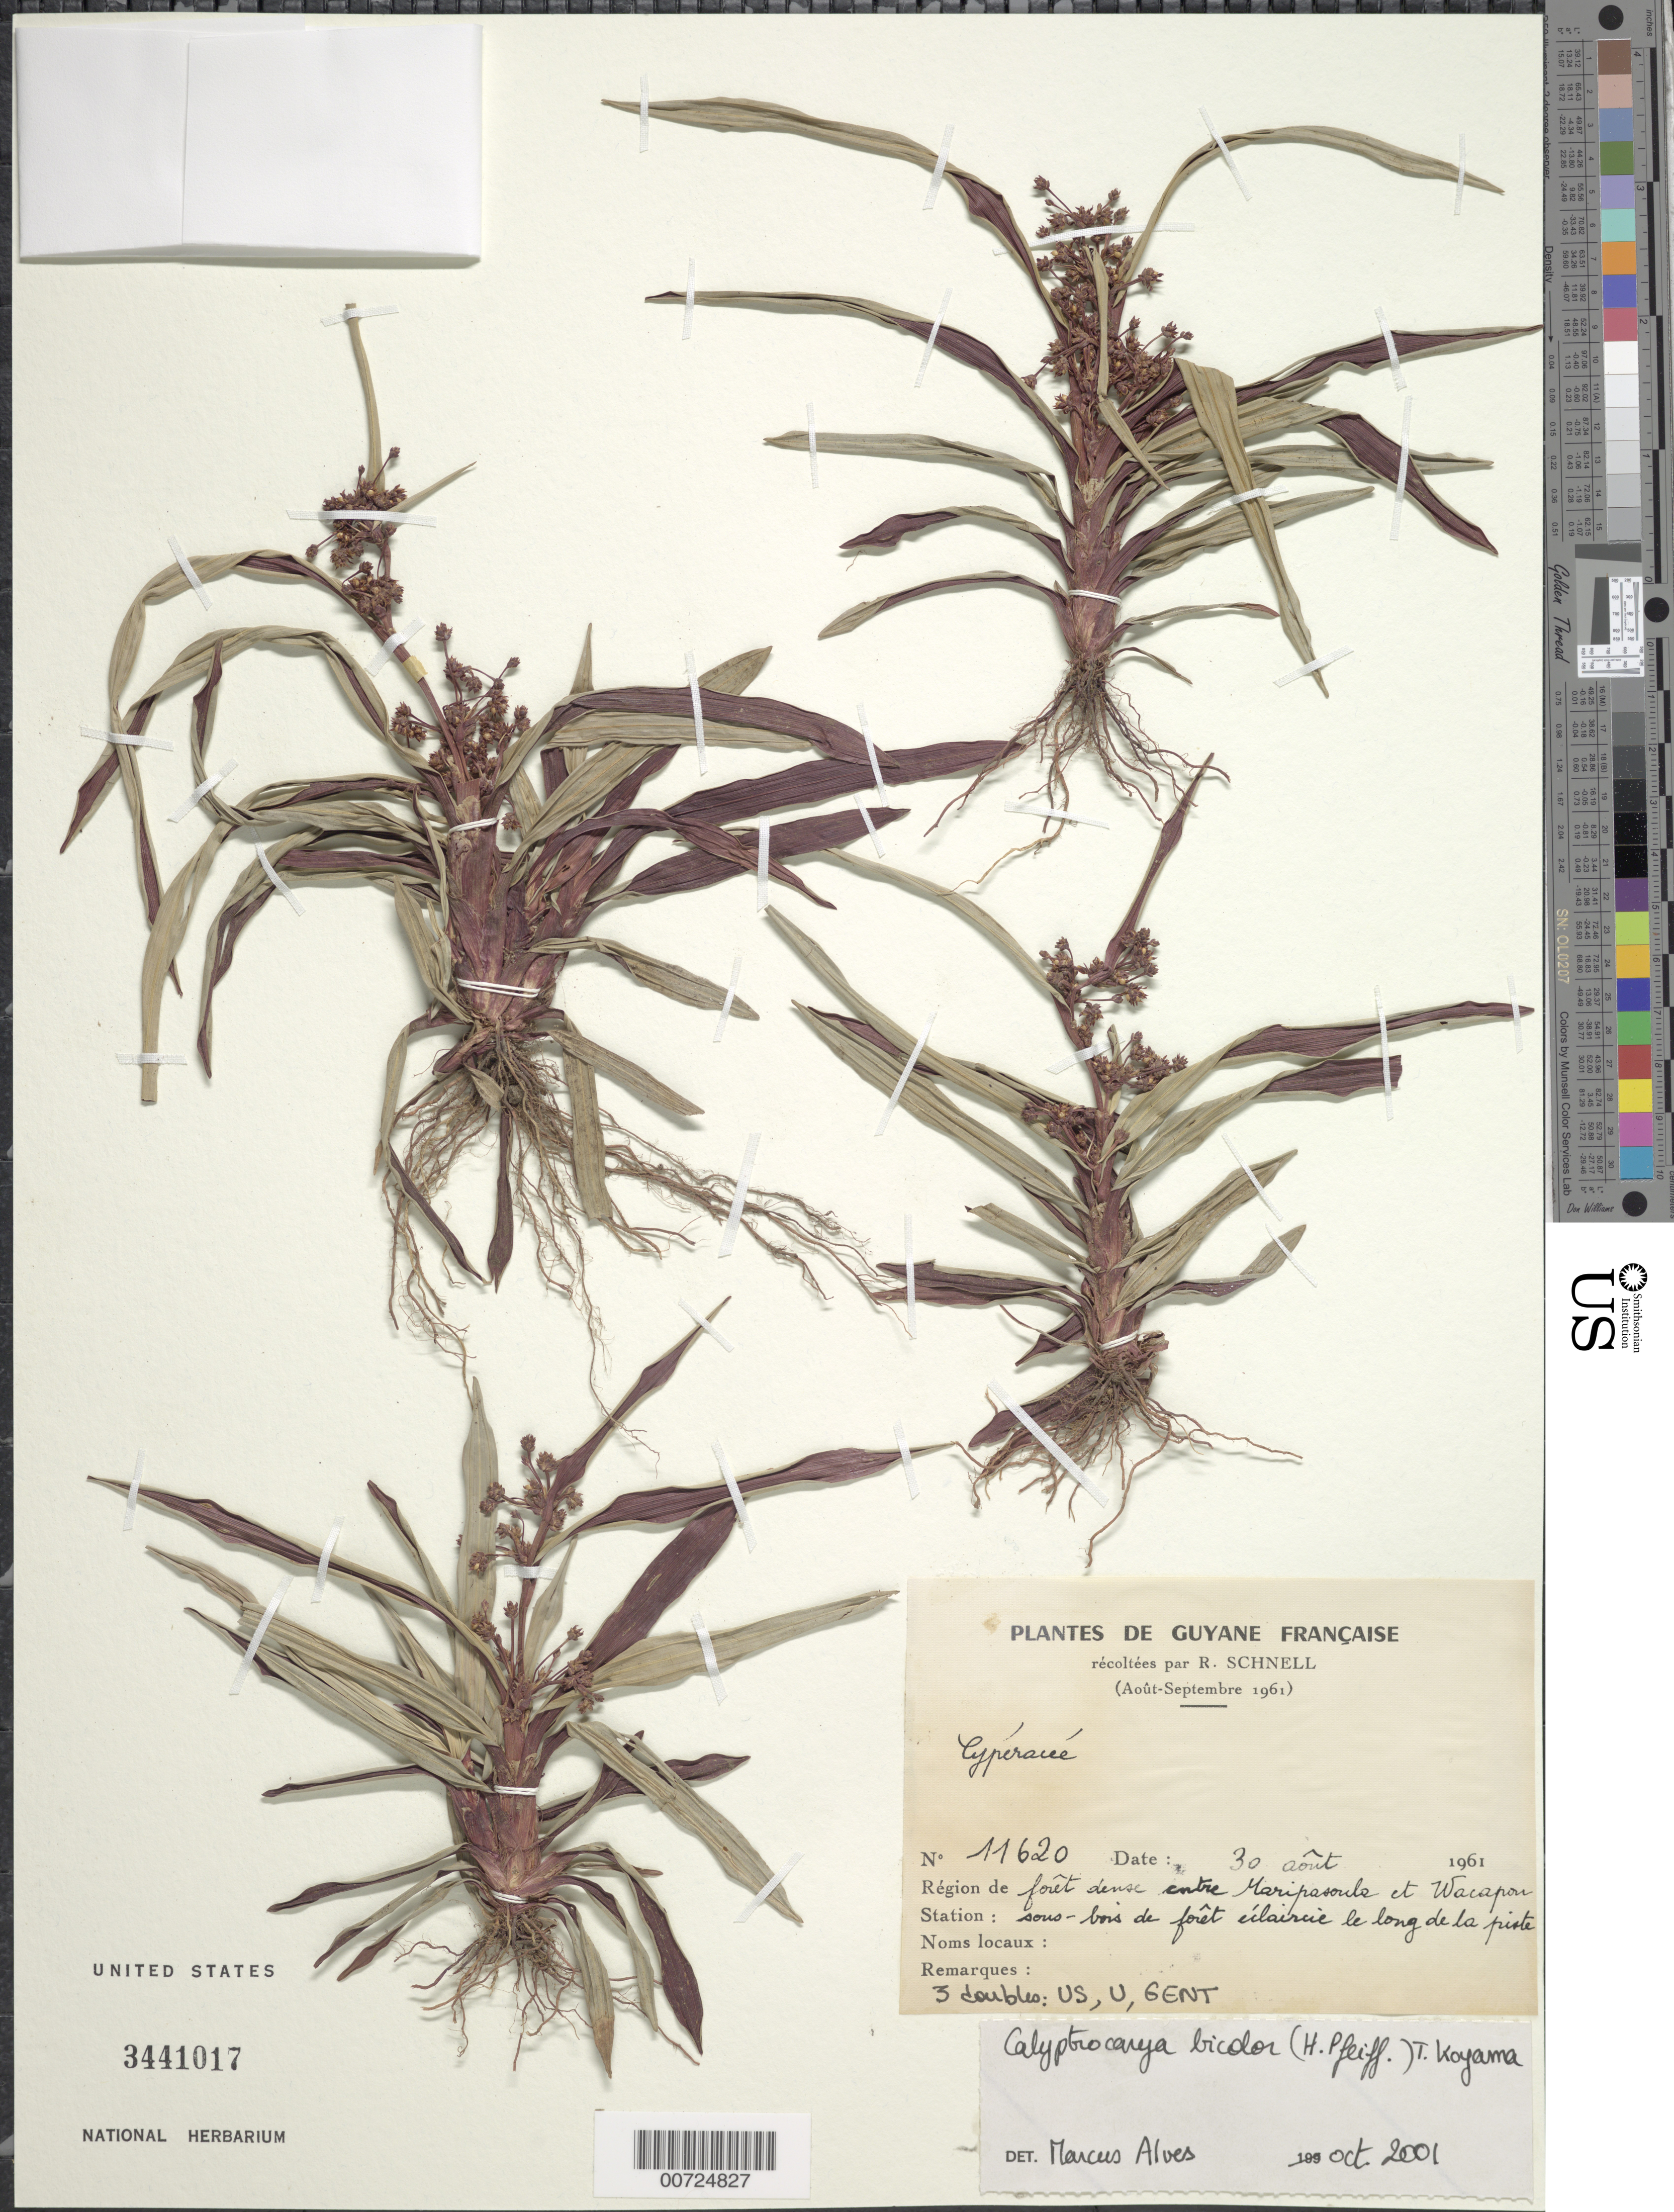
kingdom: Plantae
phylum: Tracheophyta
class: Liliopsida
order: Poales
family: Cyperaceae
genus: Calyptrocarya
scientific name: Calyptrocarya bicolor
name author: (H. Pfeiff.) T. Koyama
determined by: Alves, M. V. da S.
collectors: R. A. Schnell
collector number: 11620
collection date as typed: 30-Aug-61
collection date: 1961-08-30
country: French Guiana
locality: Maripasoula to Wacapon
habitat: Dense forest, in clearing along trail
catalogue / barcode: US 3441017